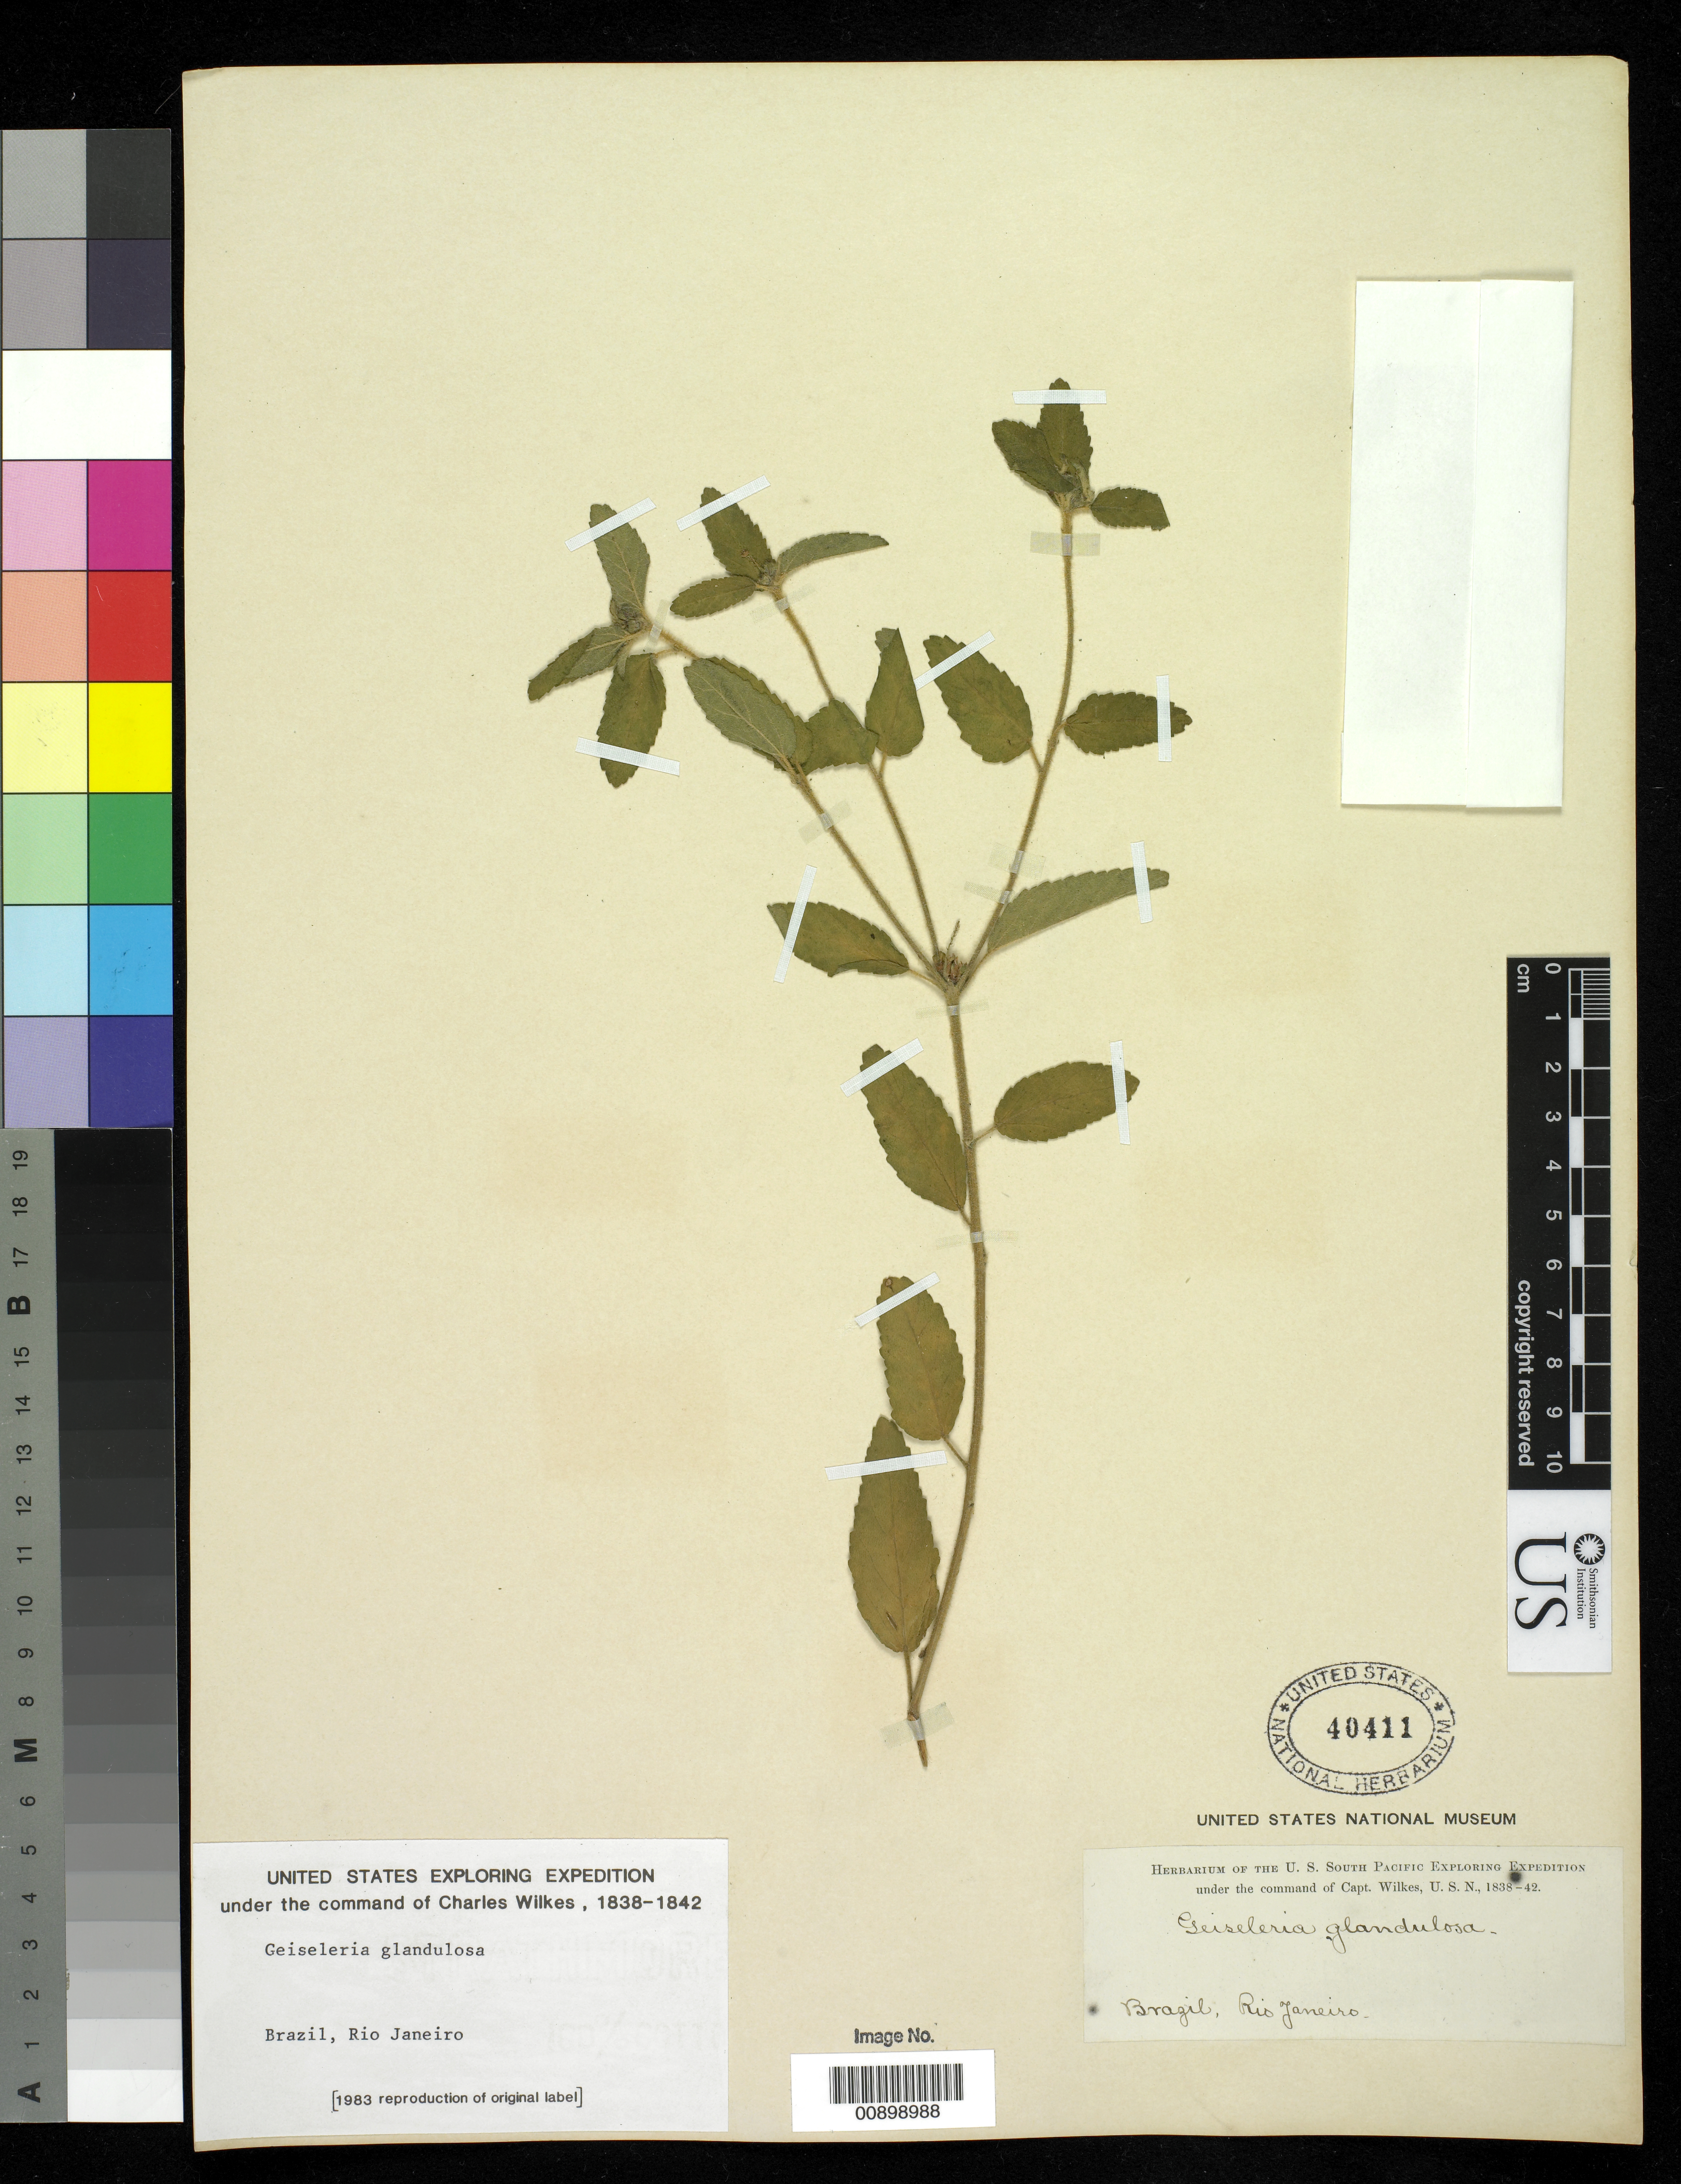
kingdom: Plantae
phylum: Tracheophyta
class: Magnoliopsida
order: Malpighiales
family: Euphorbiaceae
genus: Croton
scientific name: Croton glandulosus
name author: L.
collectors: Wilkes Explor. Exped.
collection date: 1838/1842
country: Brazil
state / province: Rio de Janeiro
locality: Brazil, Rio Janeiro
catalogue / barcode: US 40411